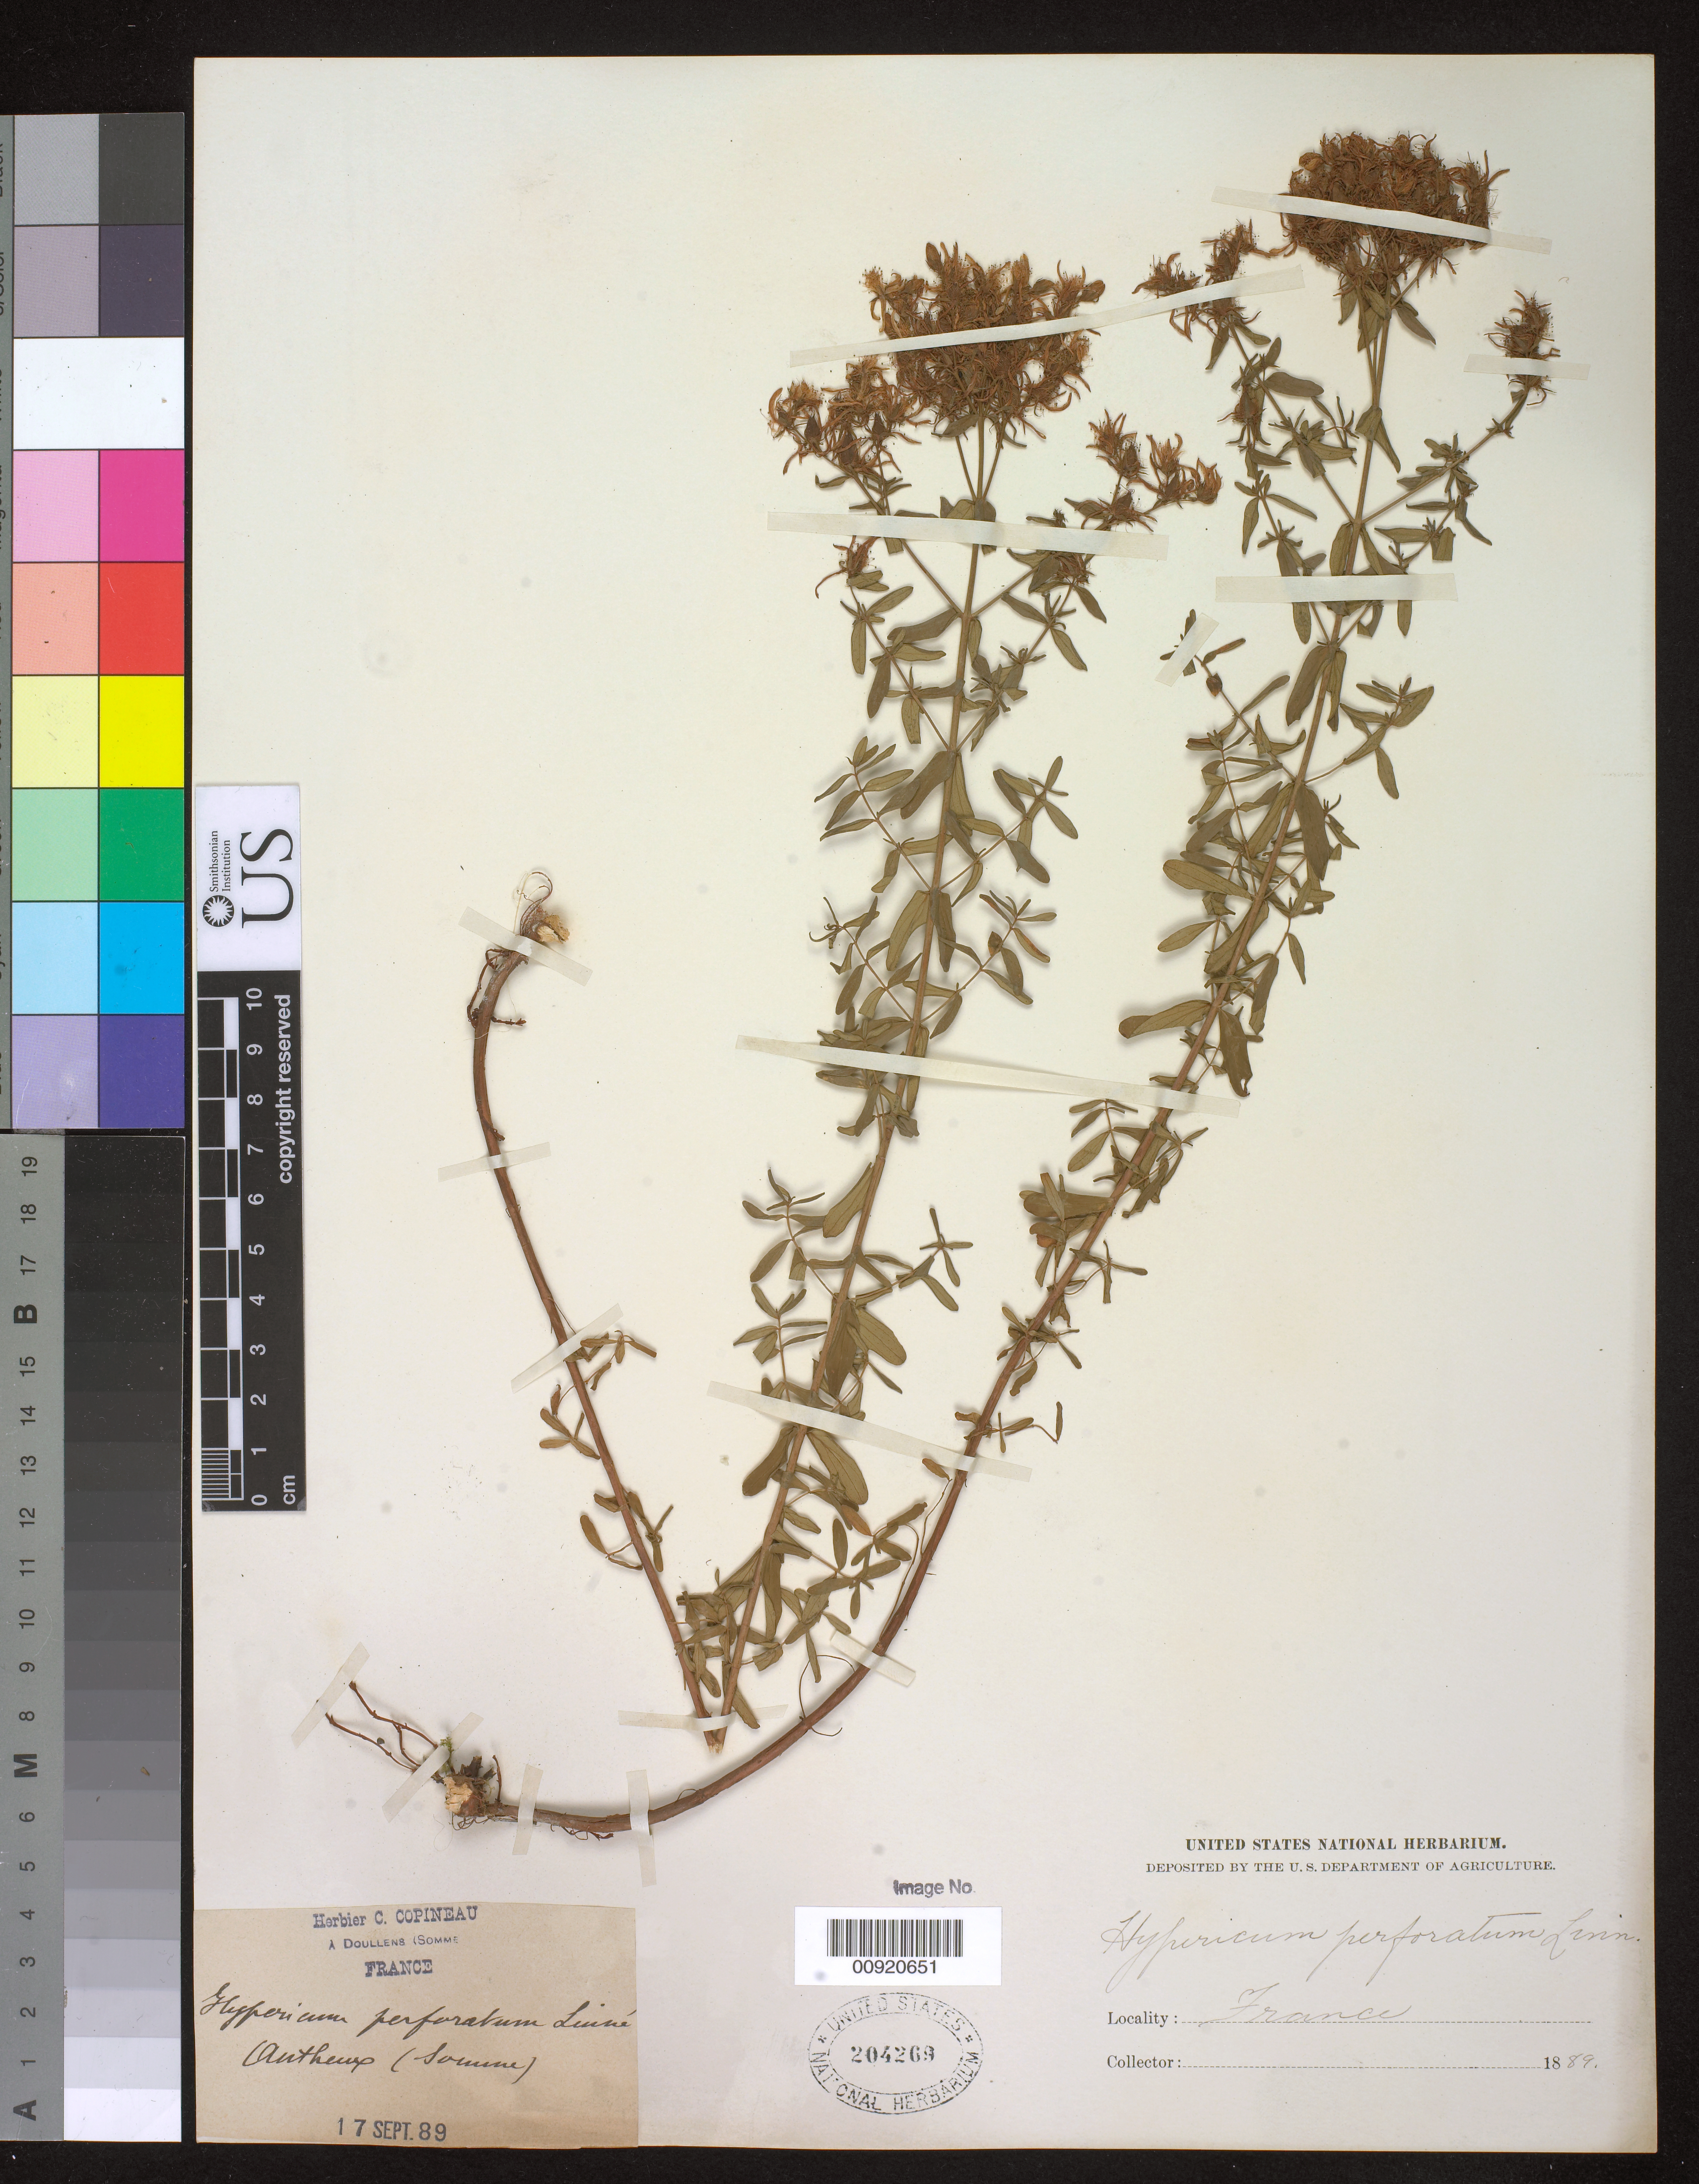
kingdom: Plantae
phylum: Tracheophyta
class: Magnoliopsida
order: Malpighiales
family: Hypericaceae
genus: Hypericum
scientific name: Hypericum perforatum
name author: L.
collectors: C. Copineau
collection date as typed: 17 Sep 1889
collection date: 1889-09-17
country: France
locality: Somme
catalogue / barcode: US 204269